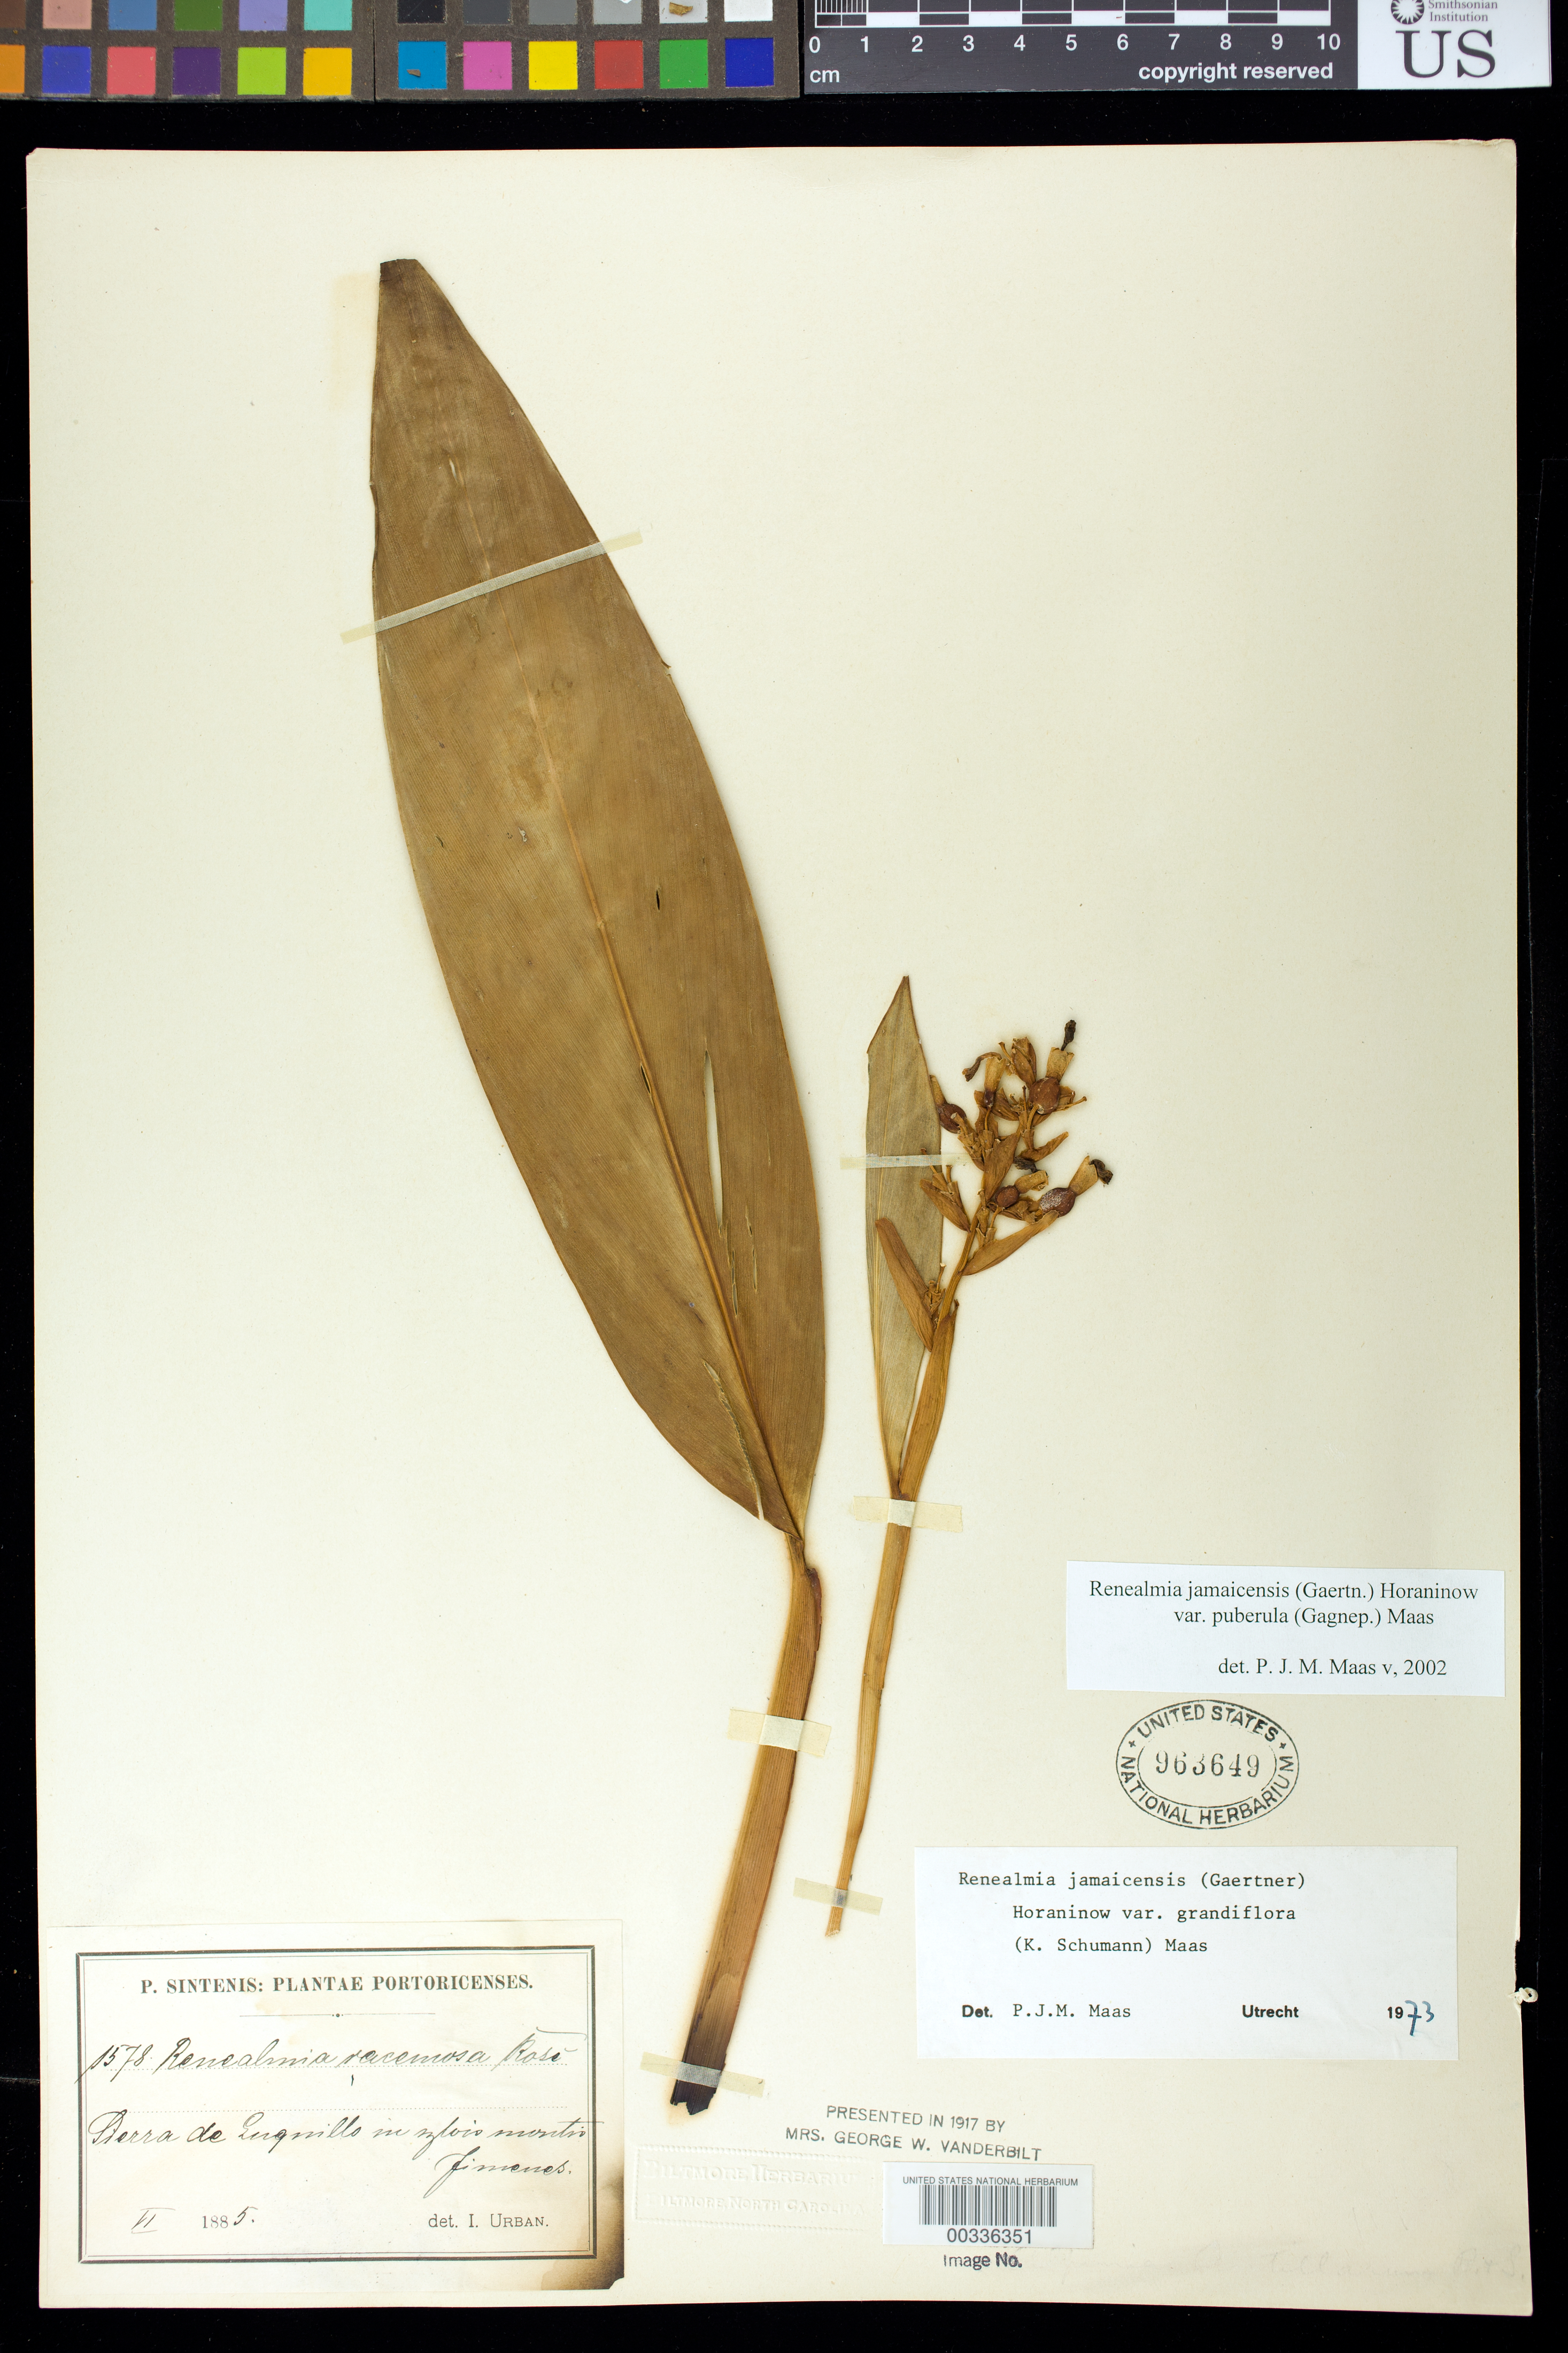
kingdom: Plantae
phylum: Tracheophyta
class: Liliopsida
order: Zingiberales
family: Zingiberaceae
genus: Renealmia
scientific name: Renealmia jamaicensis var. puberula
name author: (Gagnep.) Maas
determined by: Maas, Paul J. M.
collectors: P. Sintenis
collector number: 1578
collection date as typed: Feb 1885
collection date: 1885-02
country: Puerto Rico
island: Greater Antilles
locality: Sierra de Luquillo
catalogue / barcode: US 963649